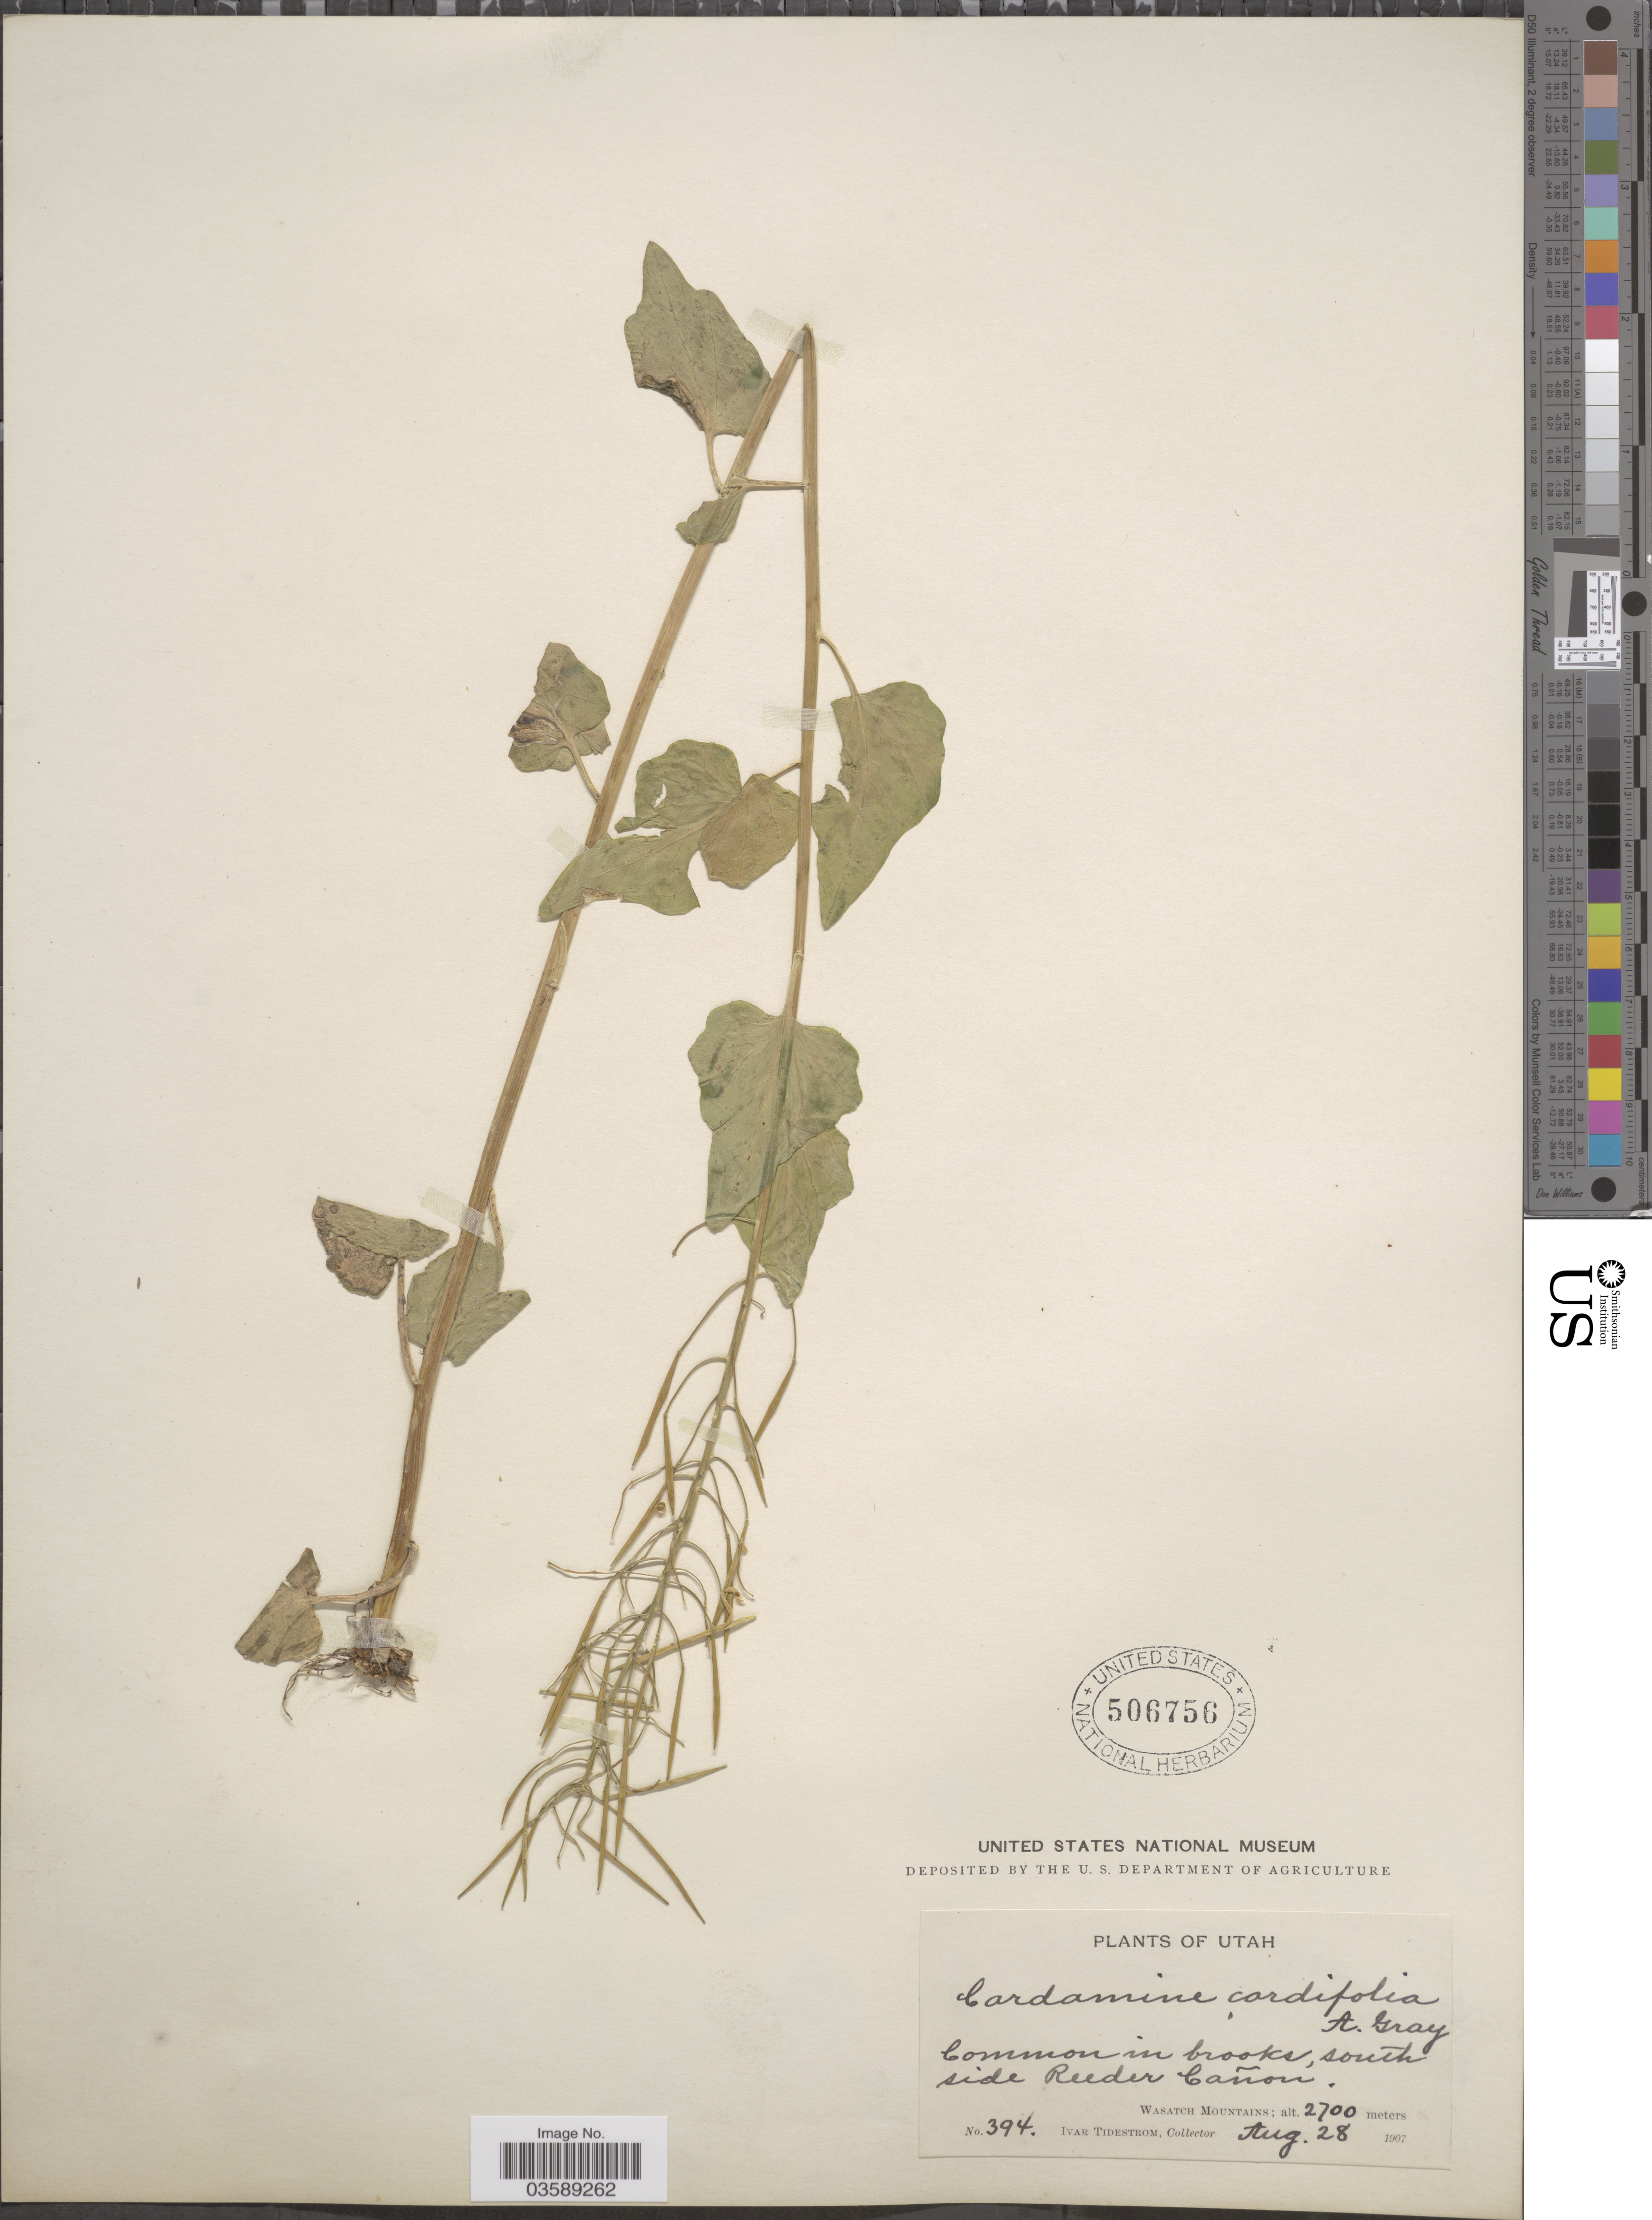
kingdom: Plantae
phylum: Tracheophyta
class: Magnoliopsida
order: Brassicales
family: Brassicaceae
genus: Cardamine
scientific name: Cardamine cordifolia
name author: A. Gray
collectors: I. F. Tidestrom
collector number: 394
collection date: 1907-08-28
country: United States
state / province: Utah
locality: Common in brooks, south side Reeder Cañon. Wasatch Mountains.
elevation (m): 2700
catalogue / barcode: US 506756